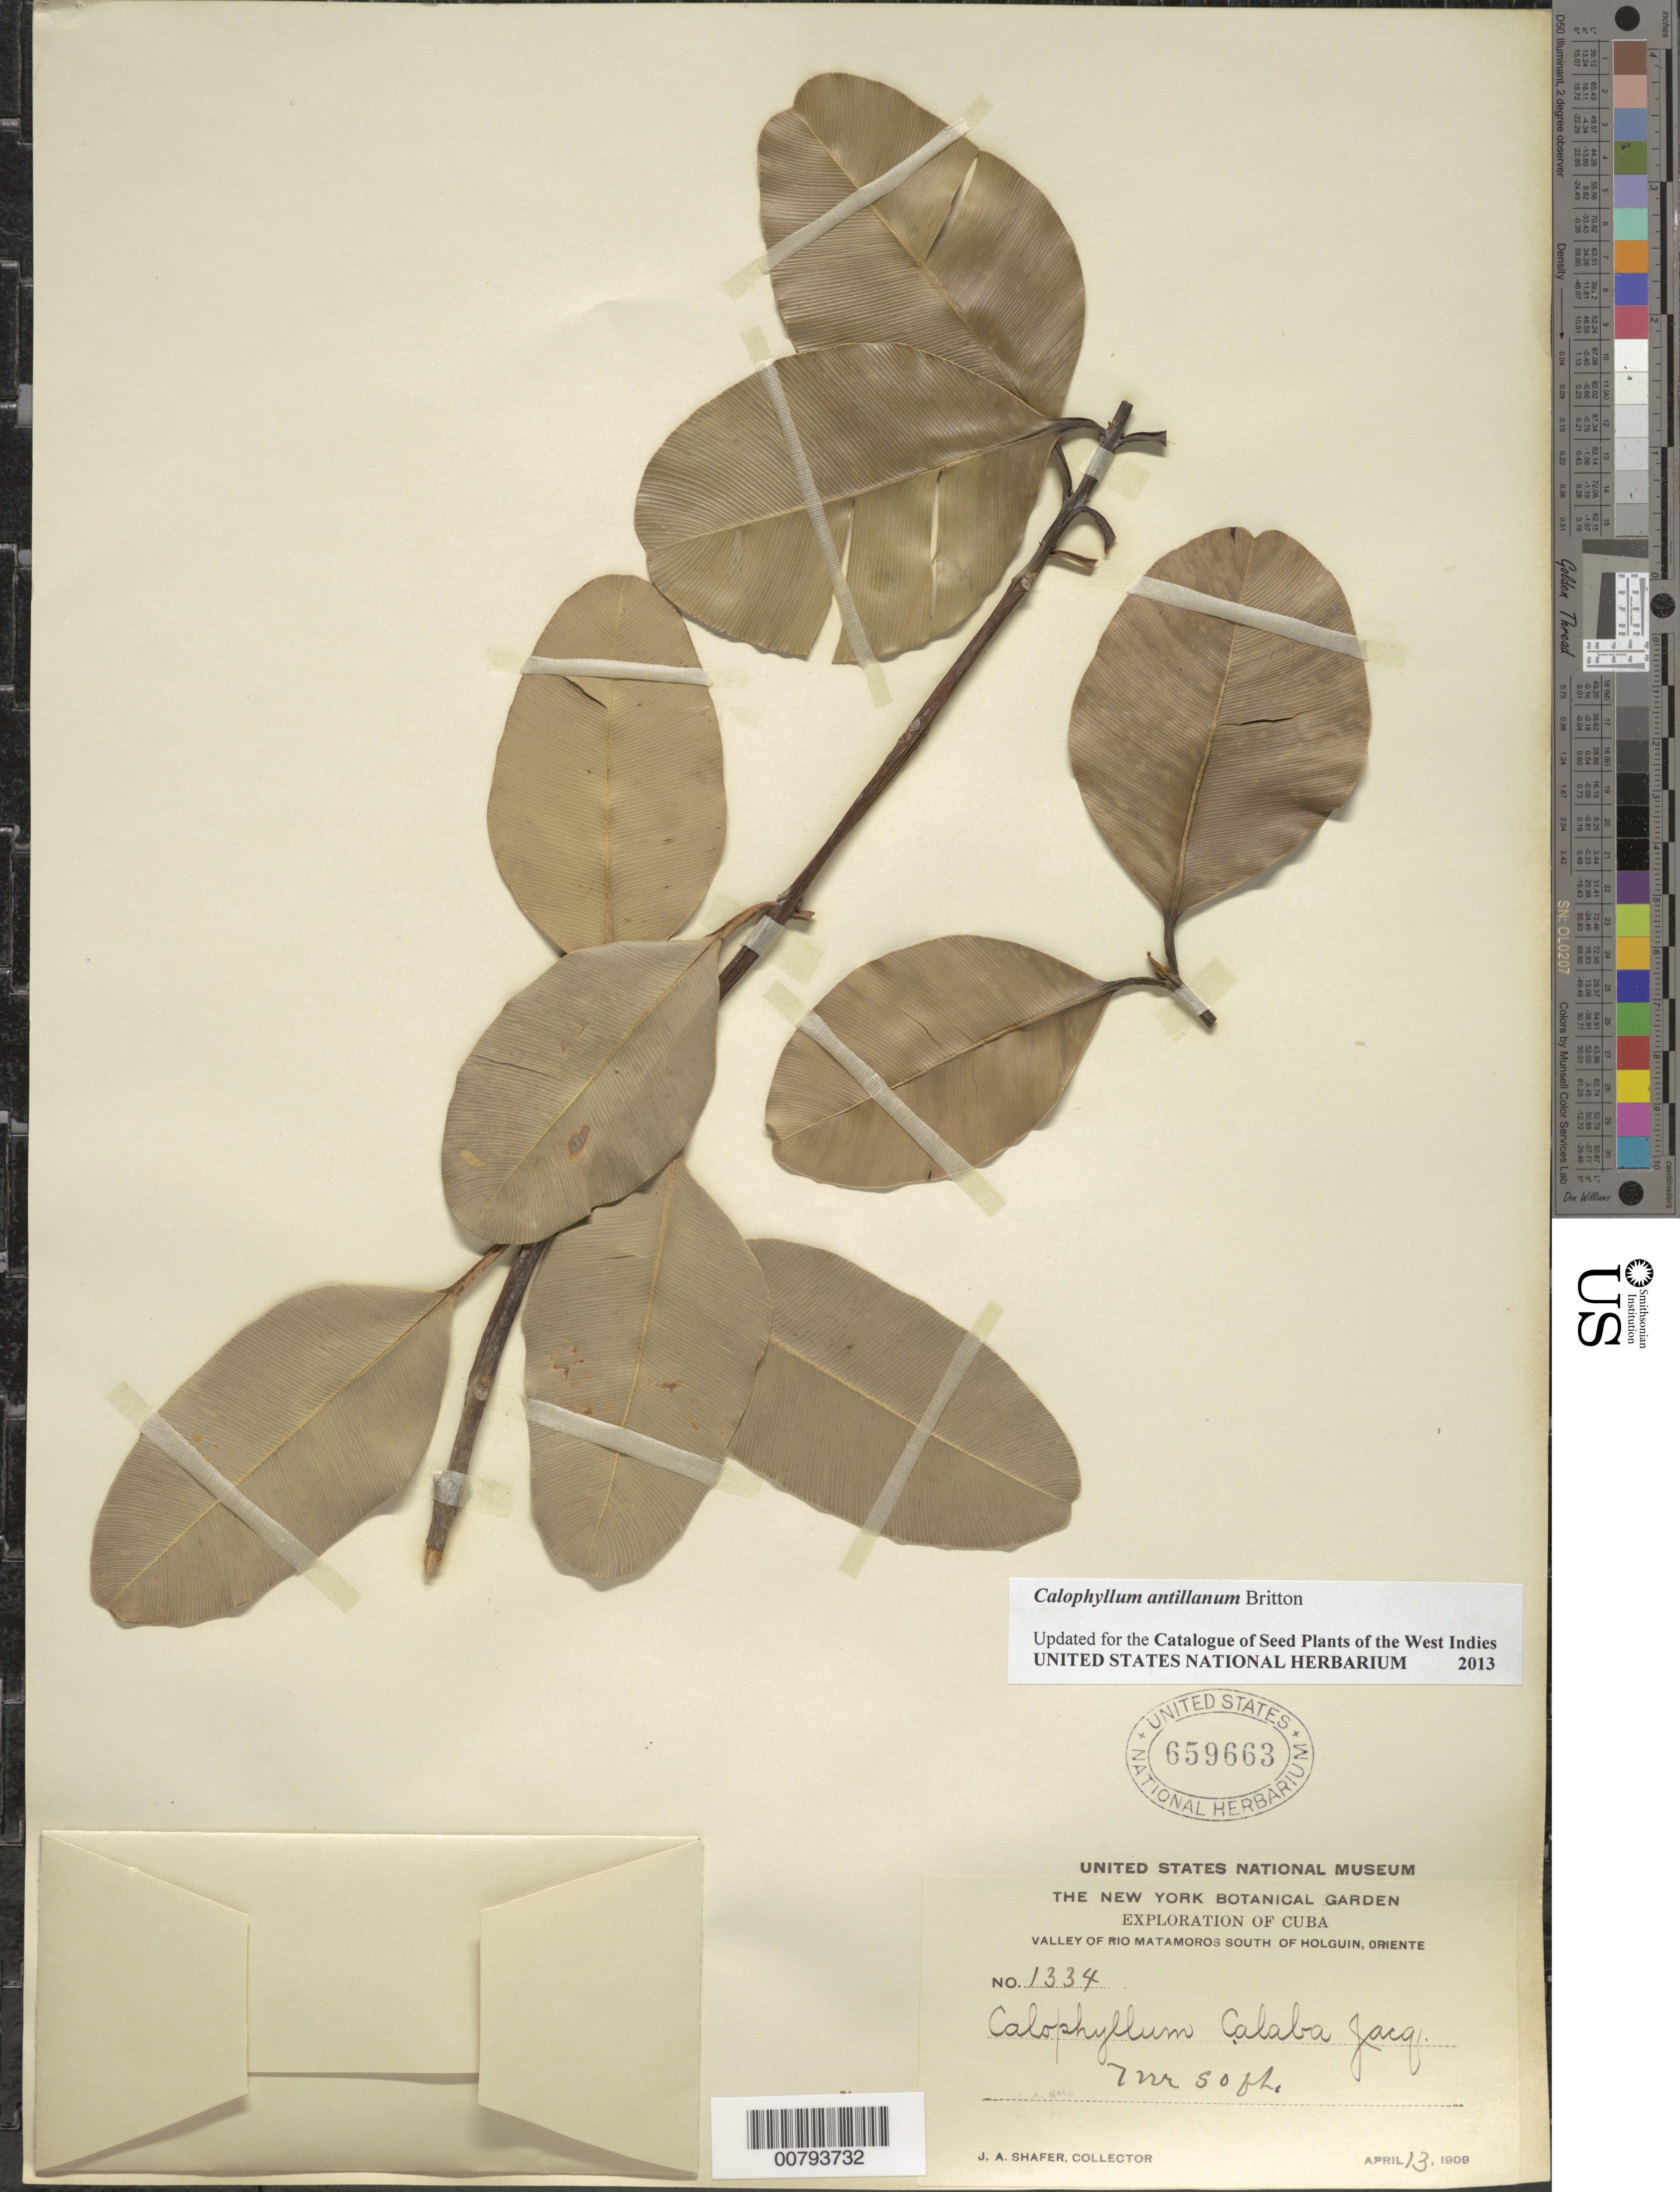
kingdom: Plantae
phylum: Tracheophyta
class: Magnoliopsida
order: Malpighiales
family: Calophyllaceae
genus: Calophyllum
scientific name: Calophyllum antillanum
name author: Britton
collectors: J. A. Shafer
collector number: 1334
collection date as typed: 13 Apr 1909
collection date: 1909-04-13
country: Cuba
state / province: Oriente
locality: Valley of Rio Matamoros south of Holguin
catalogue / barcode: US 659663